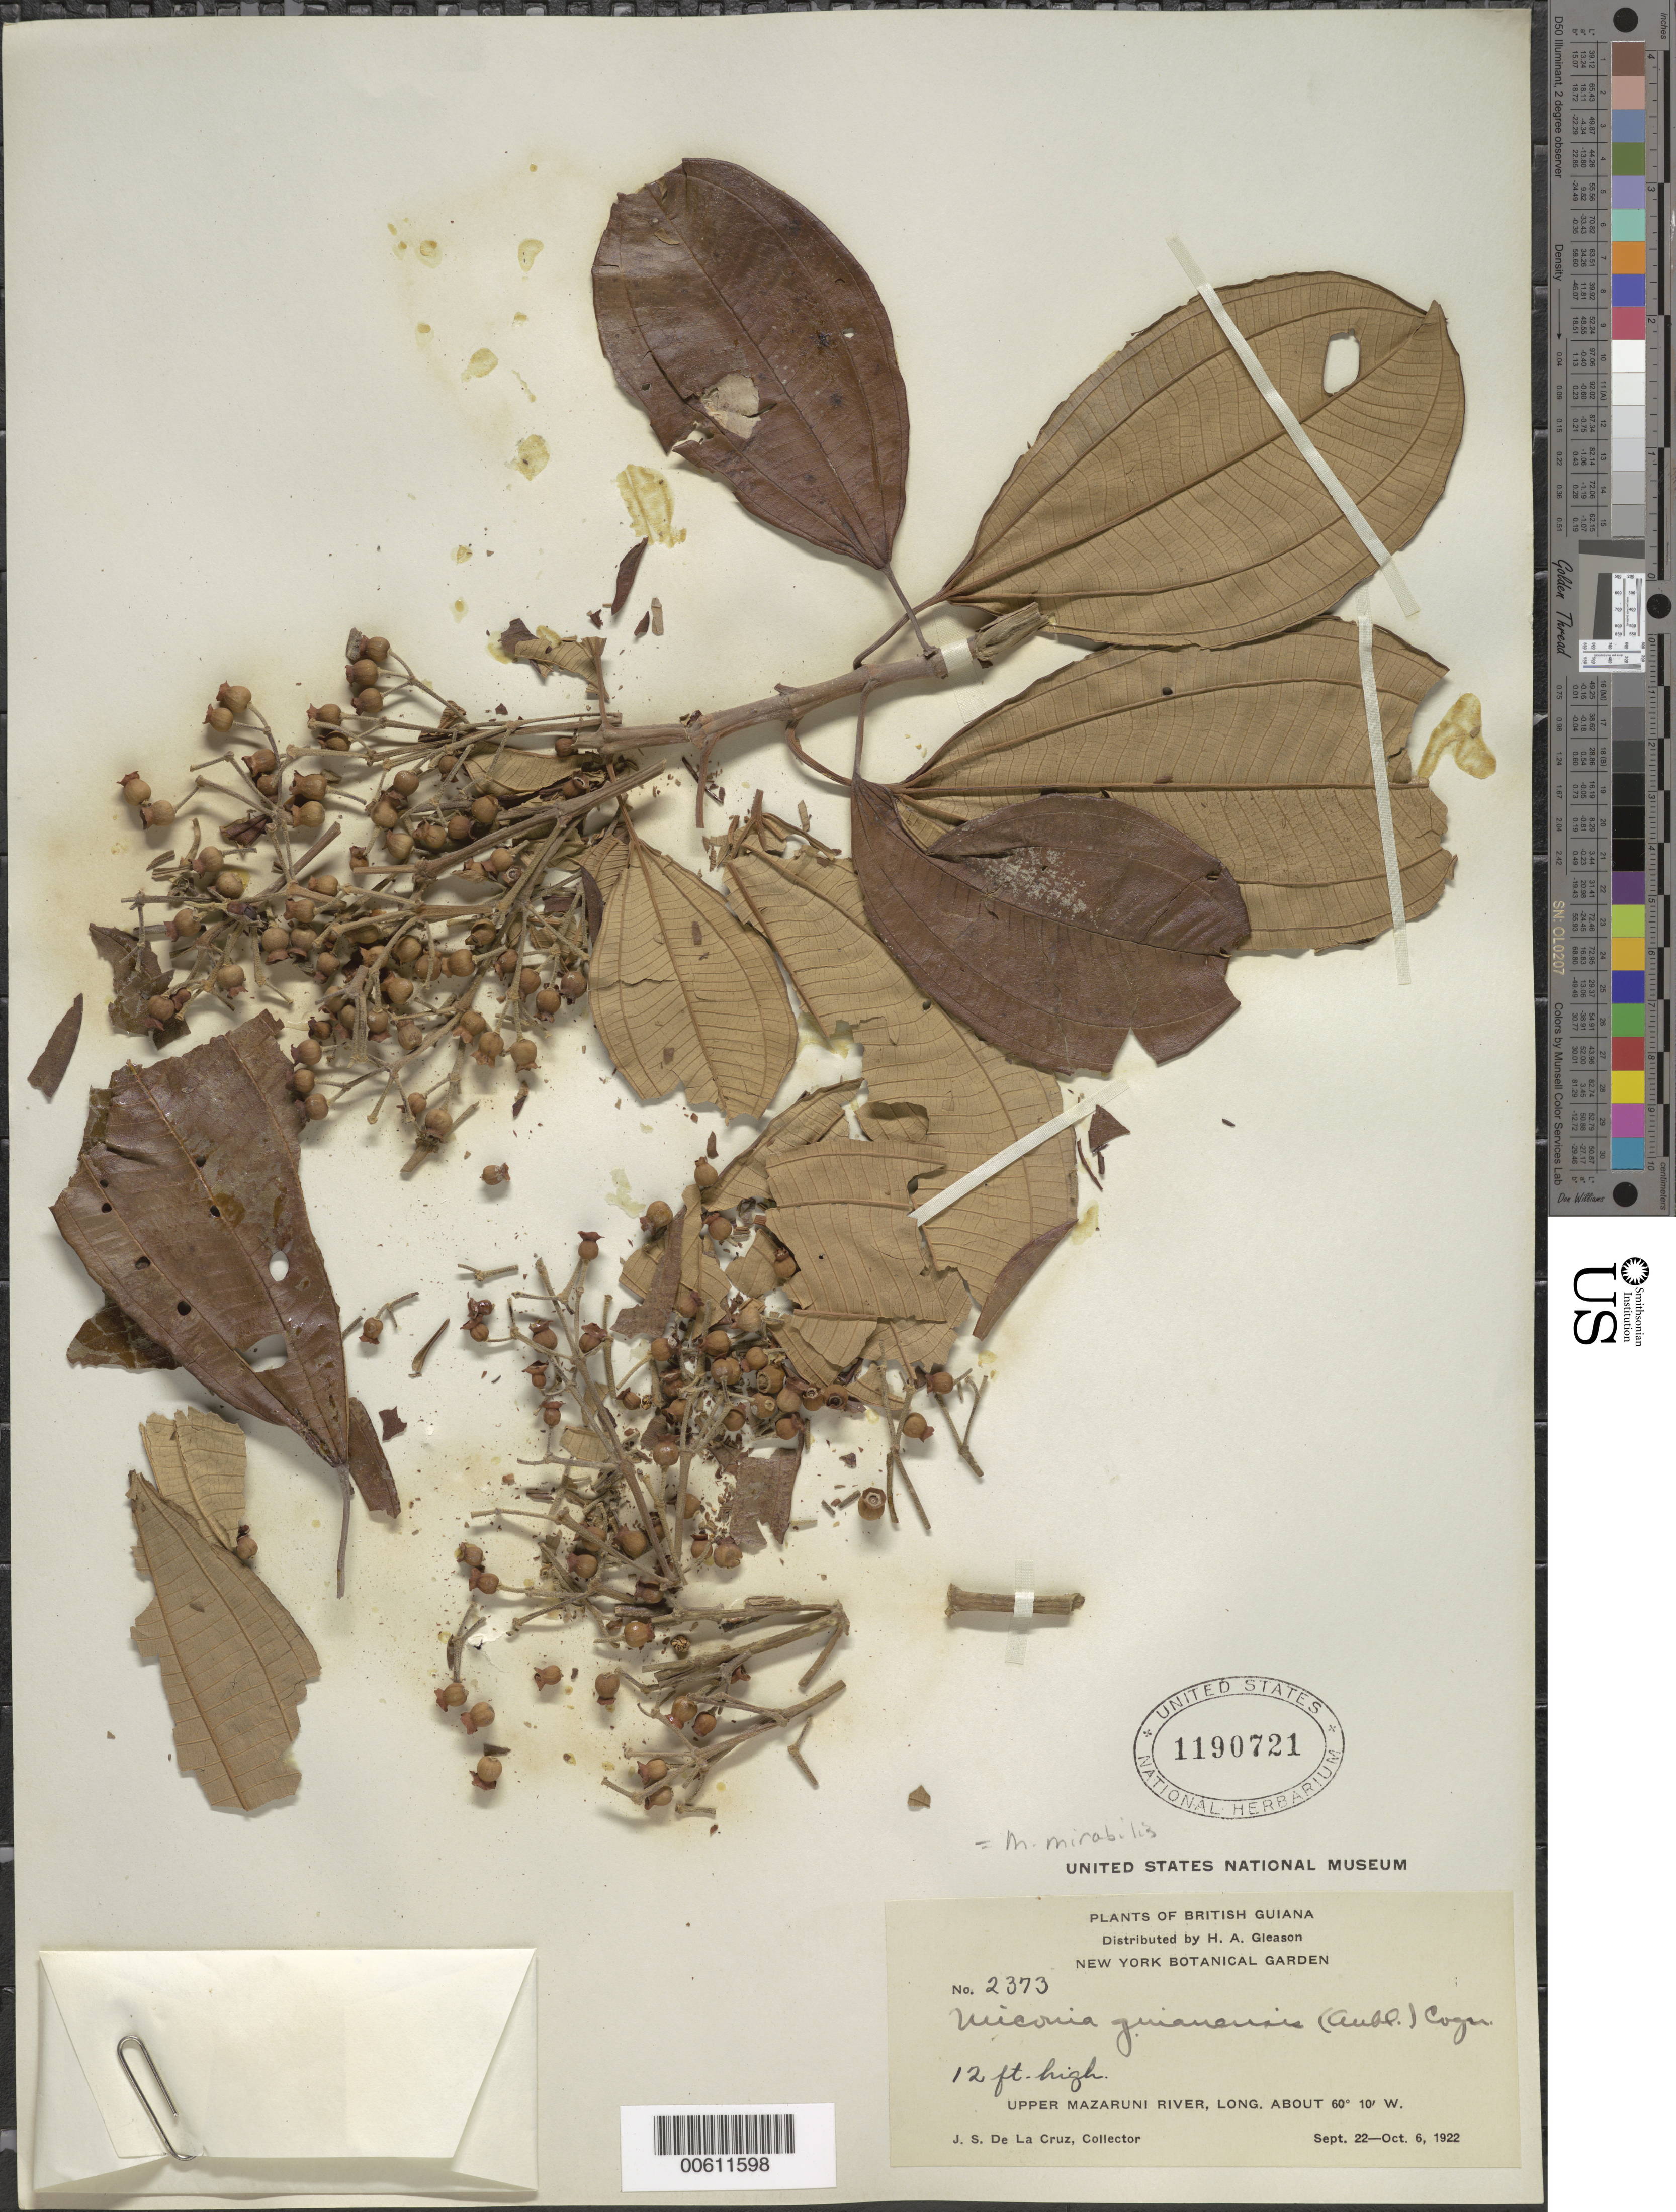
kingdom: Plantae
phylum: Tracheophyta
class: Magnoliopsida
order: Myrtales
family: Melastomataceae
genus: Miconia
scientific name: Miconia mirabilis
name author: (Aubl.) L.O. Williams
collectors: J. S. de la Cruz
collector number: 2373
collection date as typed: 22-Sep-22 to 6-Oct-22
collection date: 1922-09-22/1922-10-06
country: Guyana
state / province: Cuyuni-Mazaruni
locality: Upper Mazaruni R.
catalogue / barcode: US 1190721